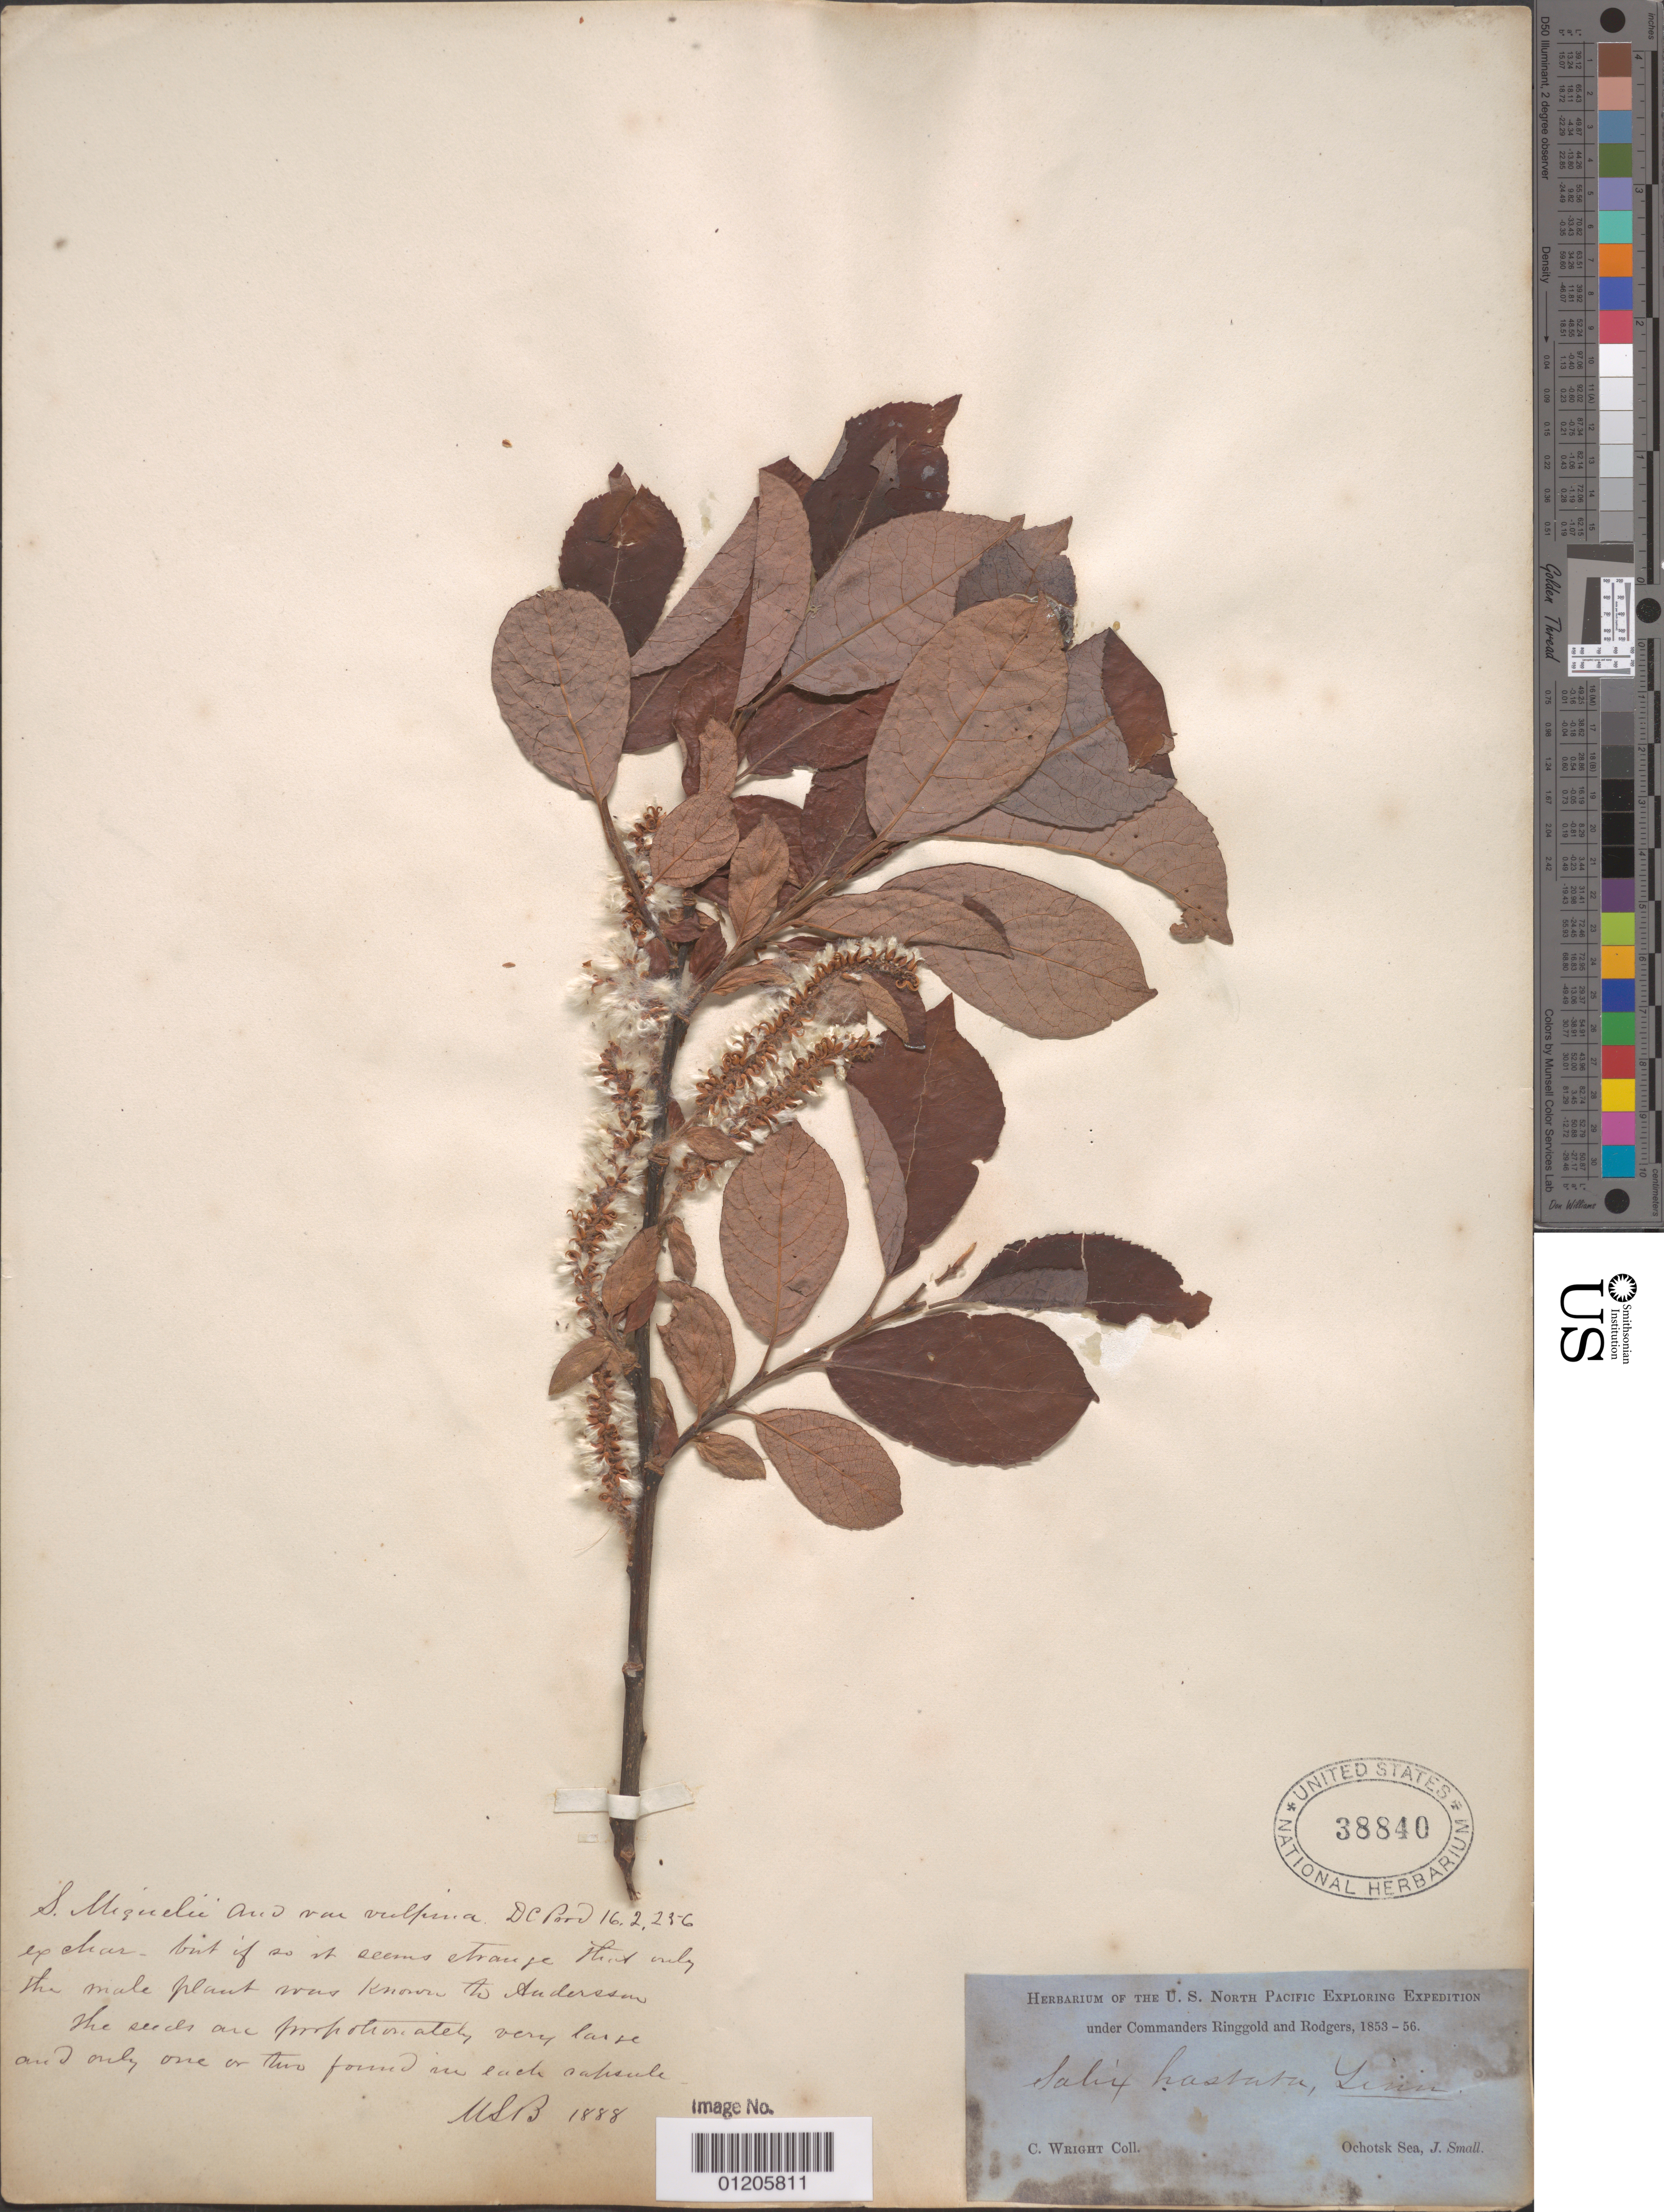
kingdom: Plantae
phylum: Tracheophyta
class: Magnoliopsida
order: Malpighiales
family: Salicaceae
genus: Salix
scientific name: Salix hastata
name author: L.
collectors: C. Wright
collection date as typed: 1853 to -- --- 1856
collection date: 1853/1856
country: Russian Federation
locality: Ochotsk Sea.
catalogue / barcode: US 38840